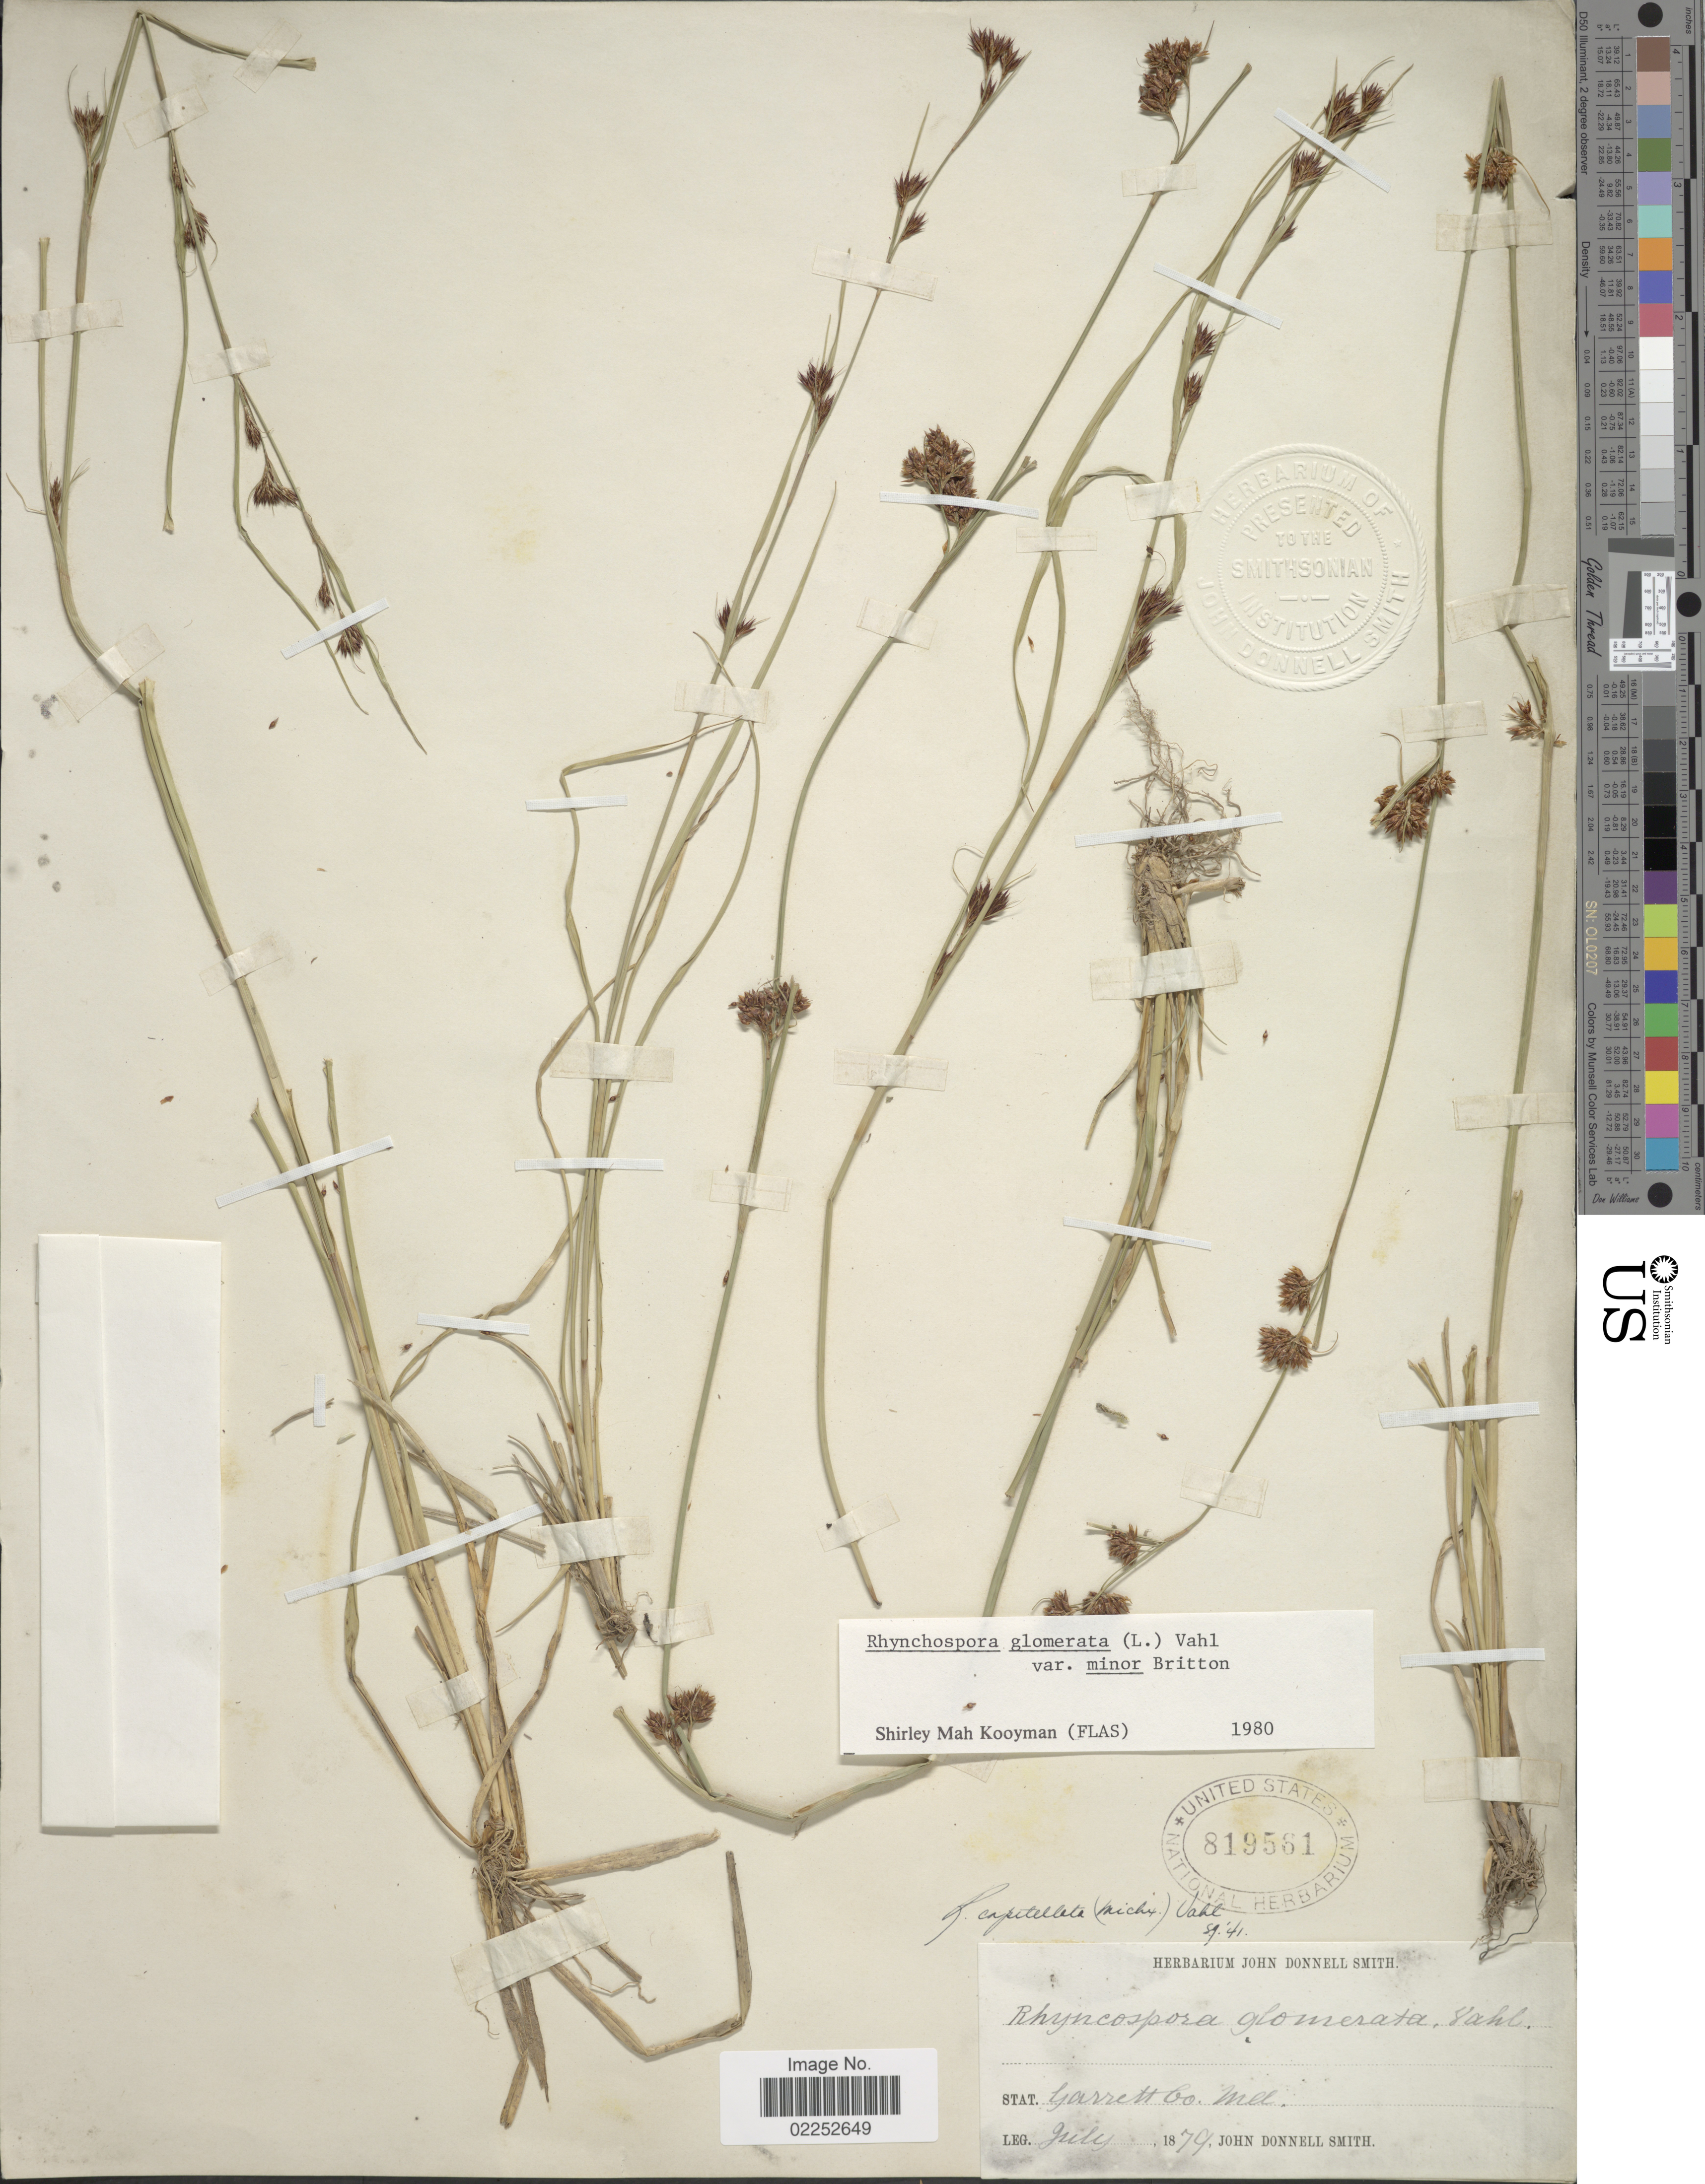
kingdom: Plantae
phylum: Tracheophyta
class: Liliopsida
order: Poales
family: Cyperaceae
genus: Rhynchospora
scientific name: Rhynchospora capitellata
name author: (Michx.) Vahl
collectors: J. Donnell Smith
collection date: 1879-07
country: United States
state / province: Maryland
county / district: Garrett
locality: Garrett Co.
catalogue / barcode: US 819561